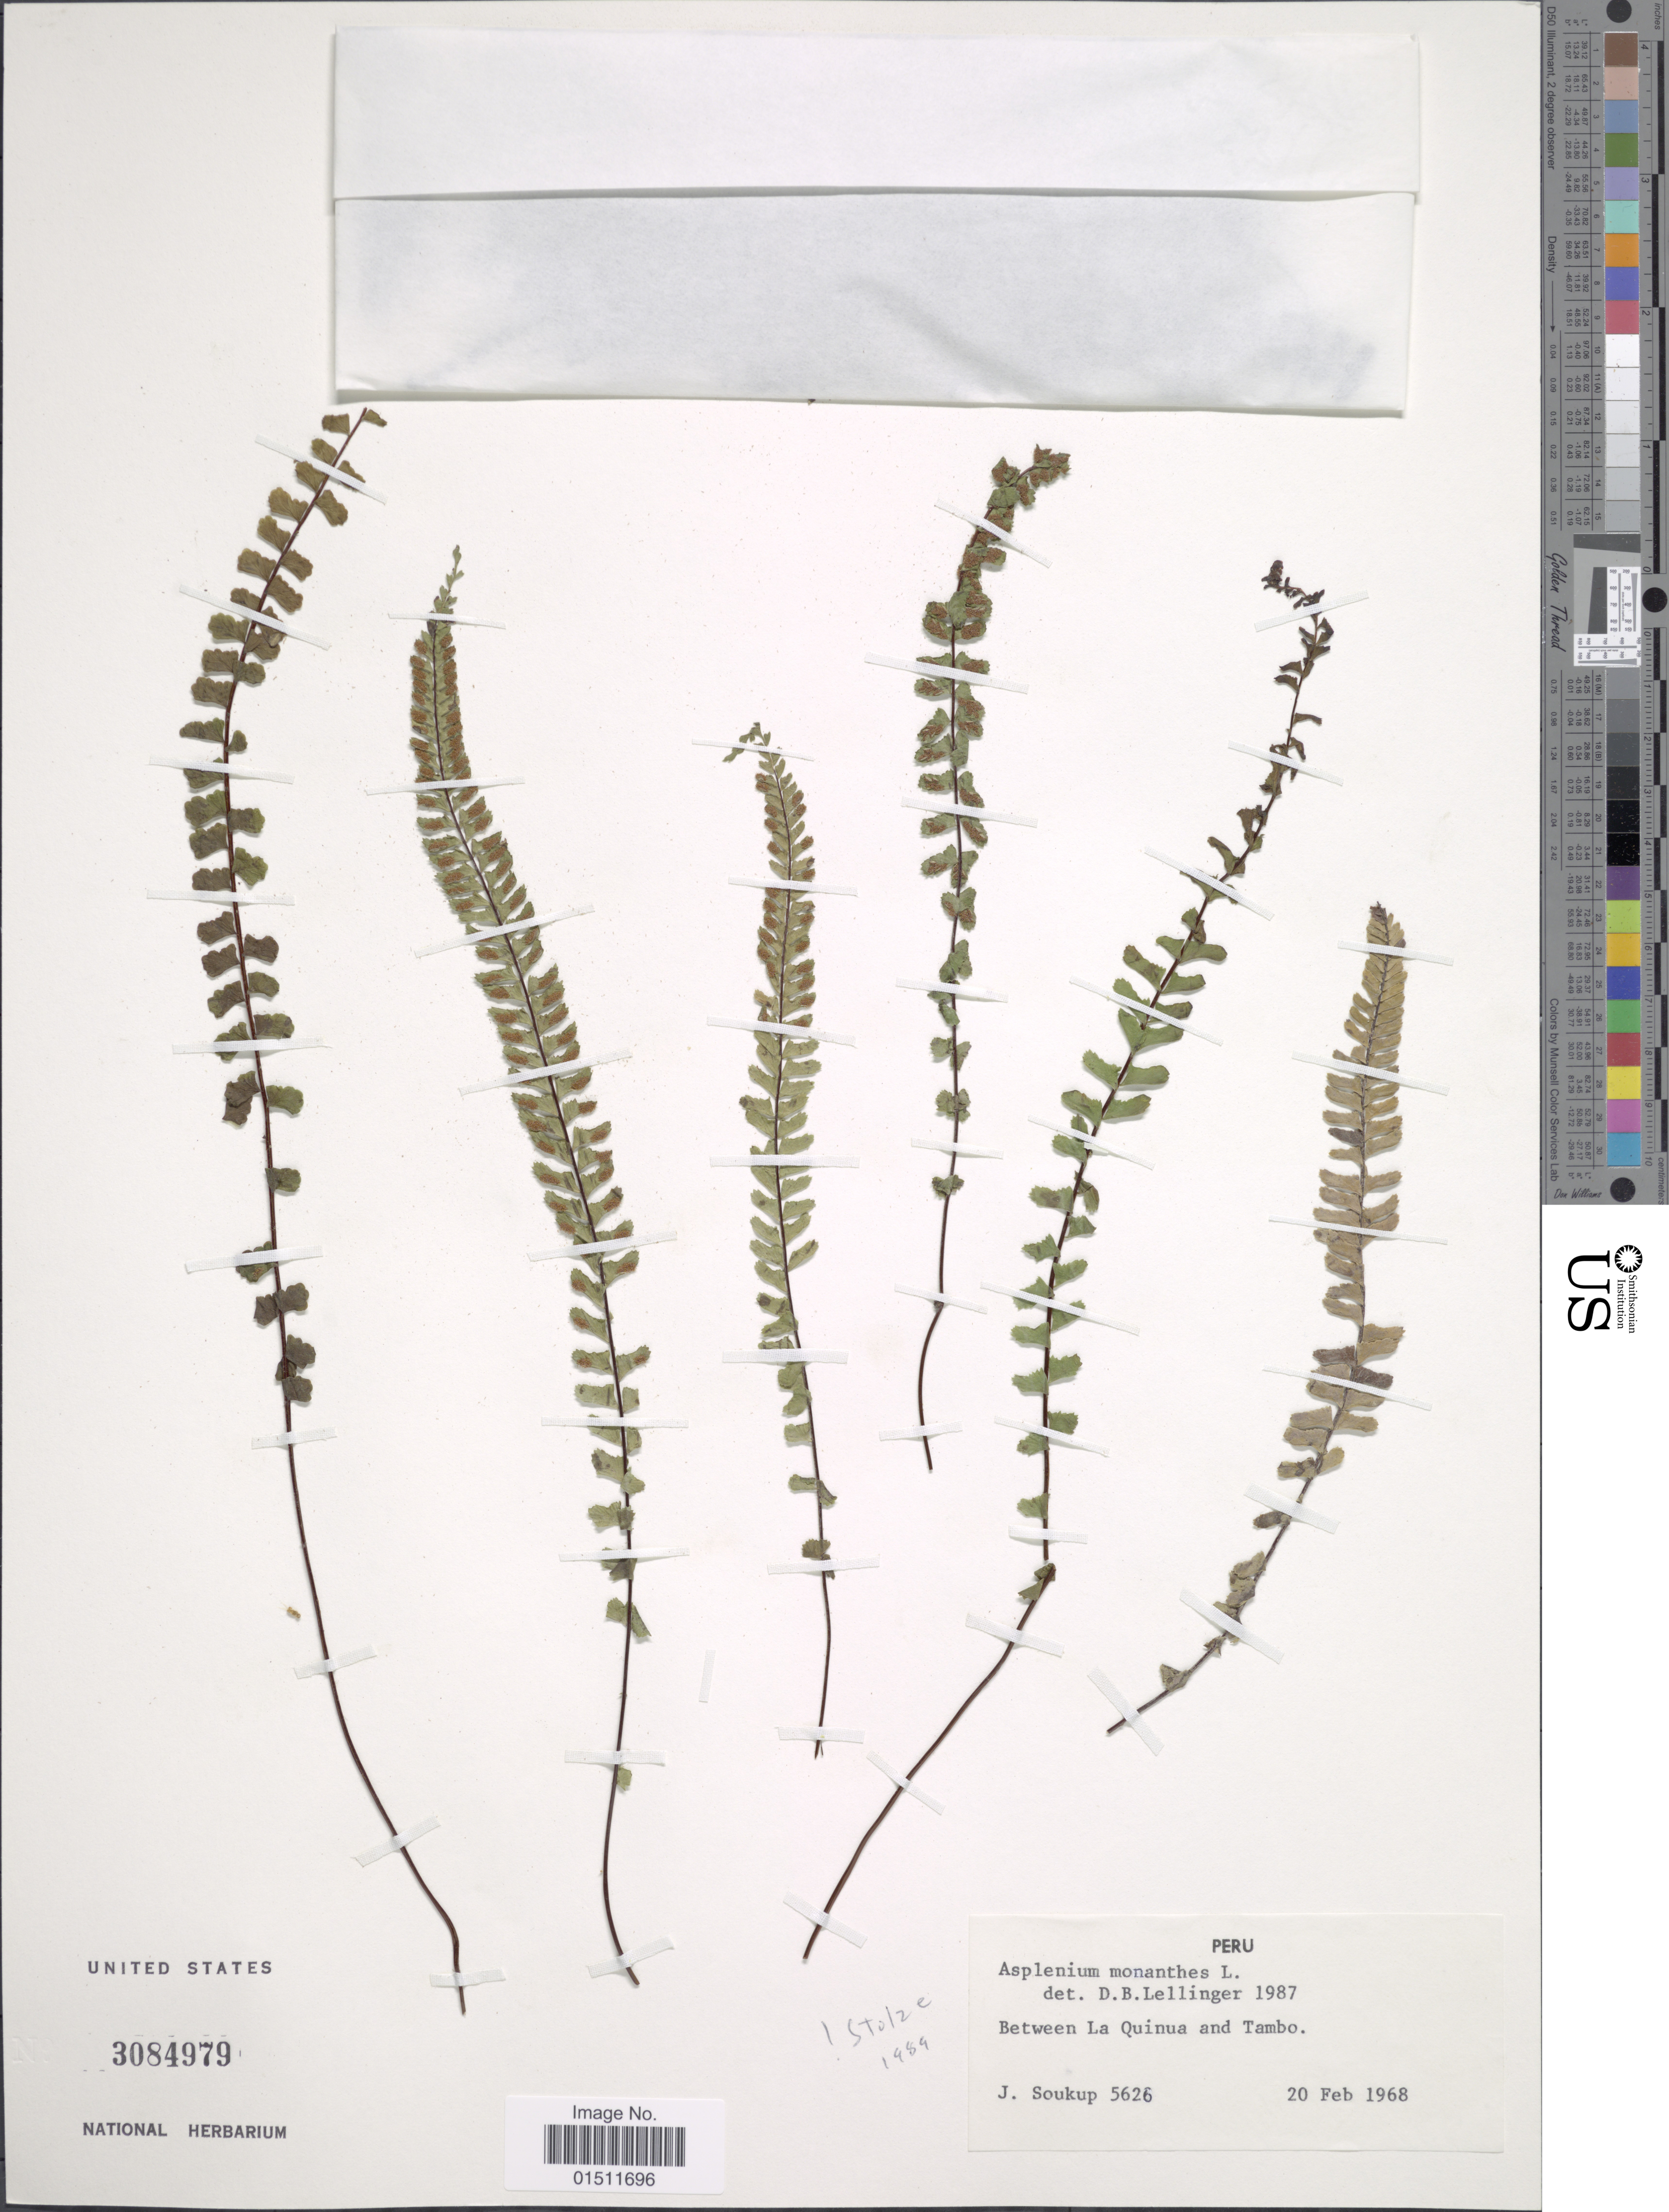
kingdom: Plantae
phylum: Tracheophyta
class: Polypodiopsida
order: Polypodiales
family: Aspleniaceae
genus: Asplenium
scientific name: Asplenium monanthes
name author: L.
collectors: J. Soukup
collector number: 5626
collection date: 1968-02-20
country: Peru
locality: Between La Quinua and Tambo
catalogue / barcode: US 3084979